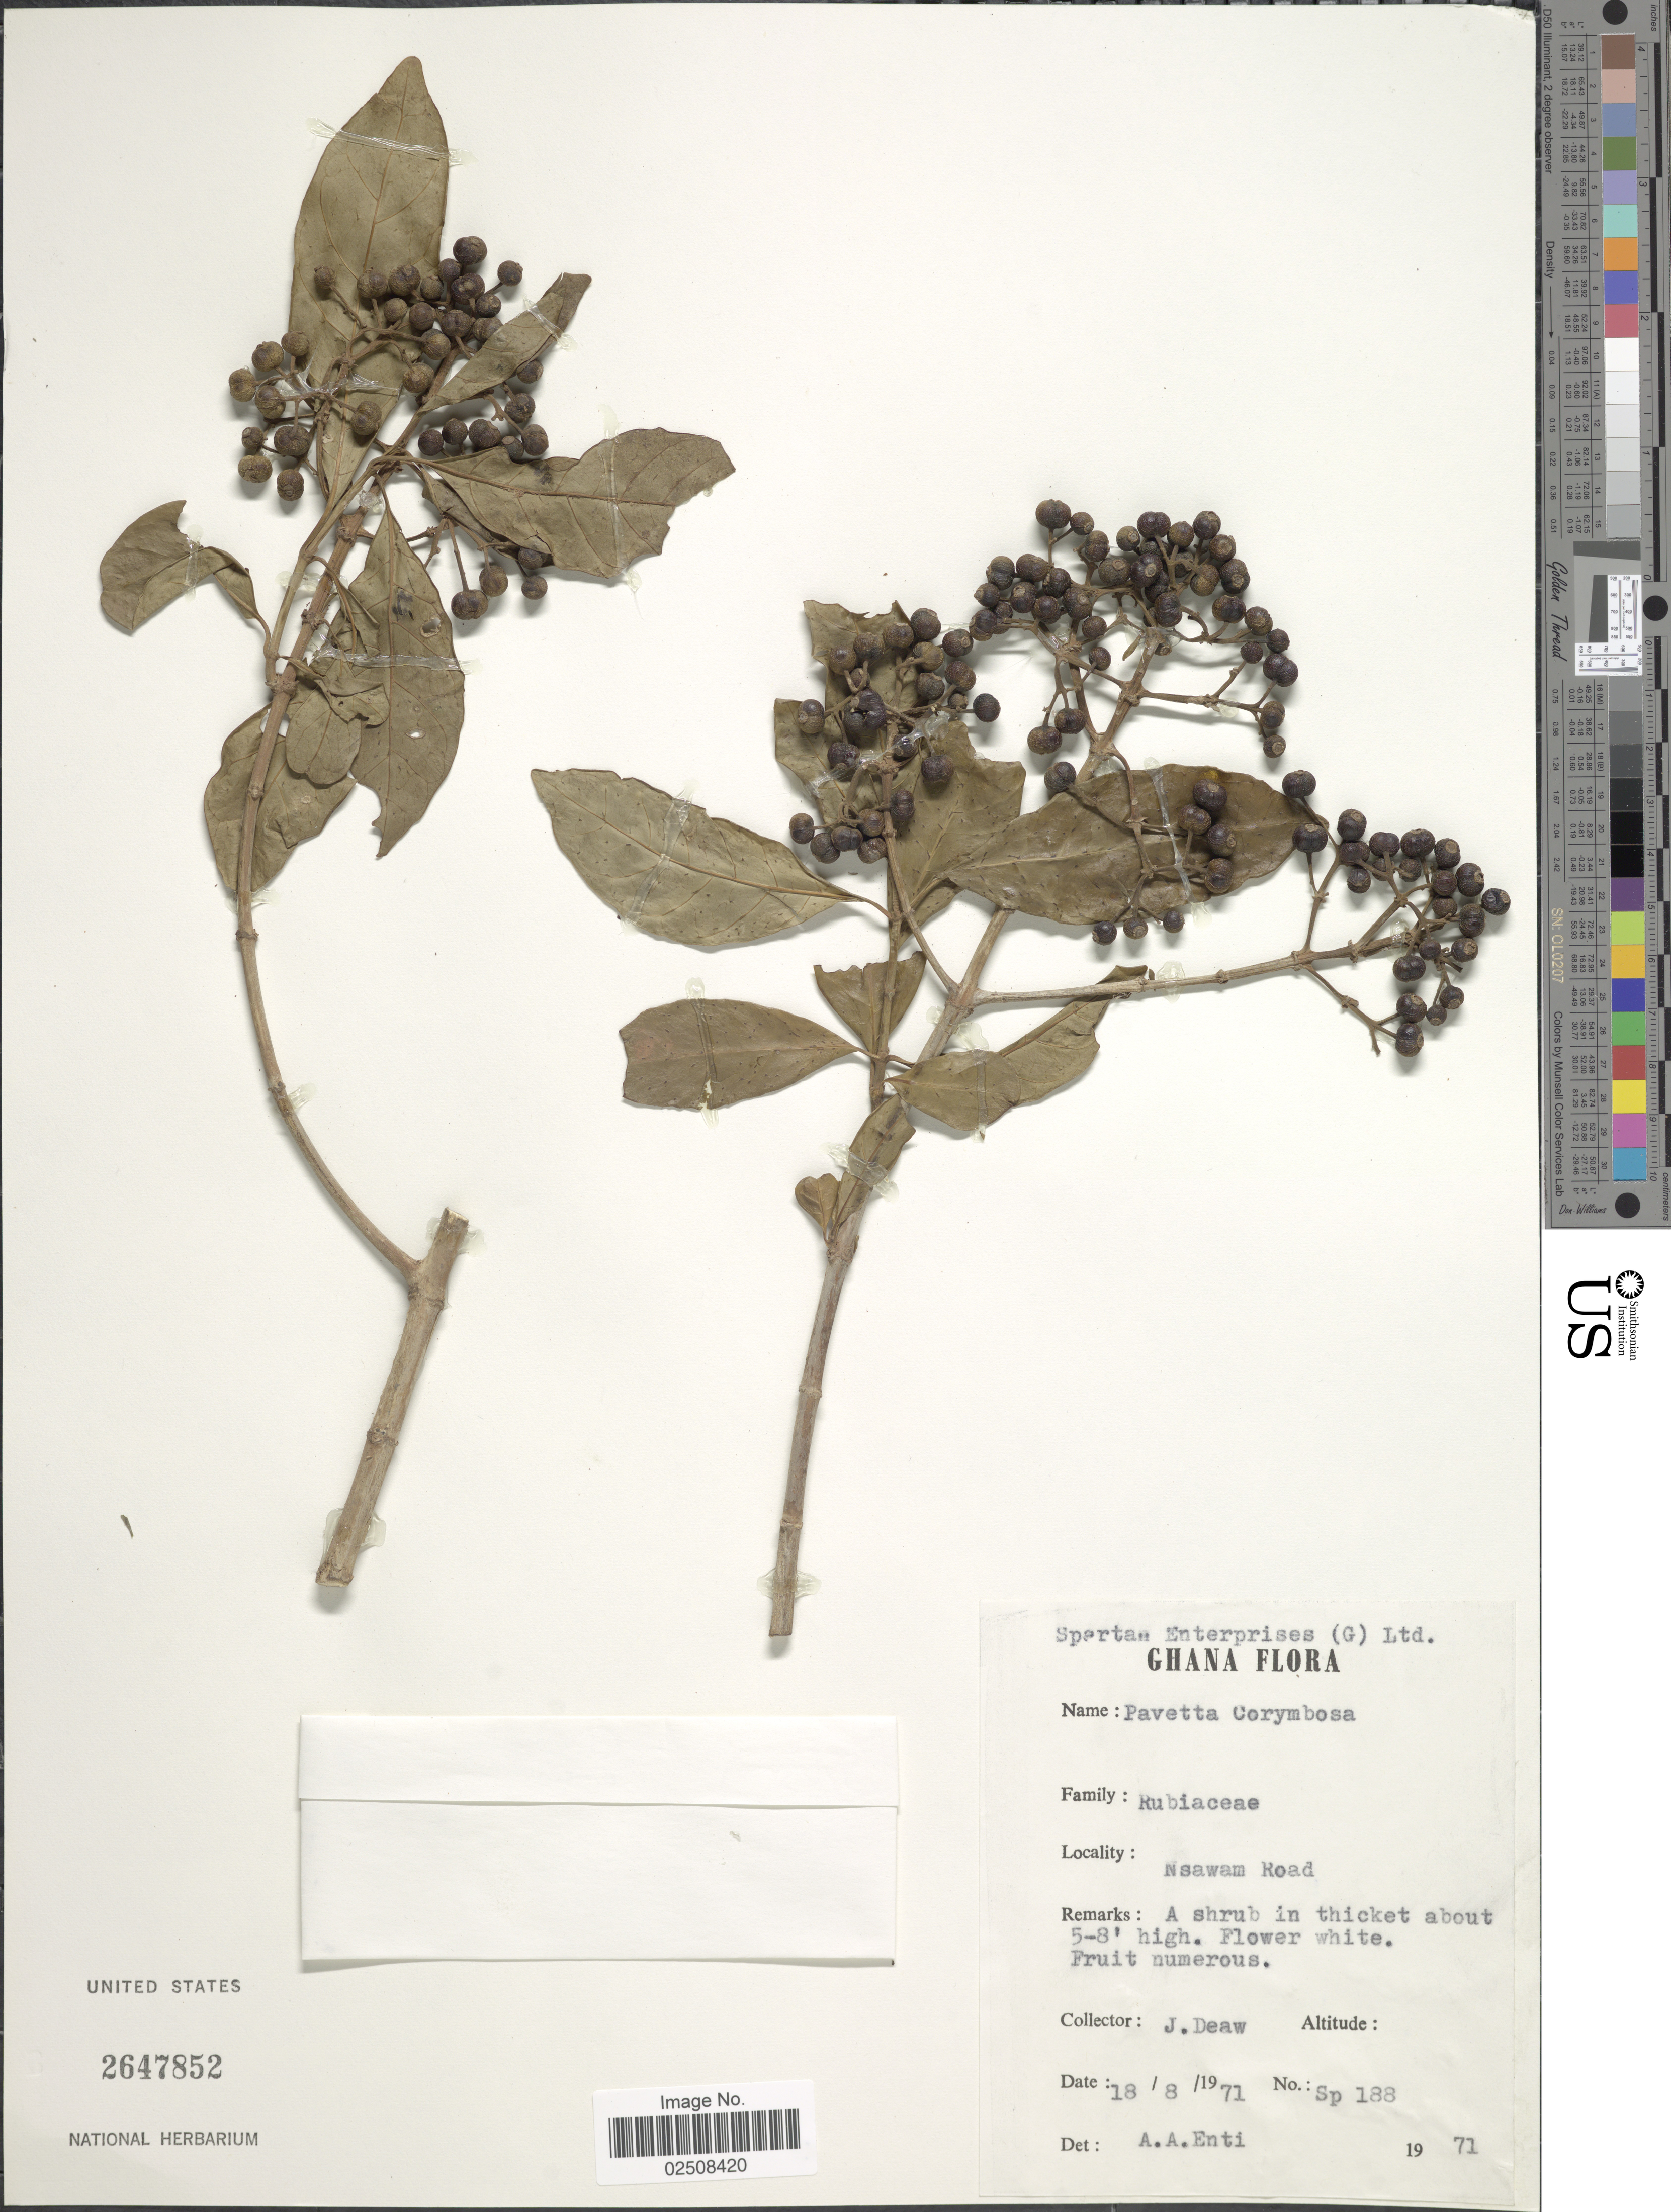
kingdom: Plantae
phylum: Tracheophyta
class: Magnoliopsida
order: Gentianales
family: Rubiaceae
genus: Pavetta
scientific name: Pavetta corymbosa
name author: (DC.) F.N. Williams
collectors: J. Deaw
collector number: Sp188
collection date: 1971-08-18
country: Ghana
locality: Nsawam Road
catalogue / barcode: US 2647852